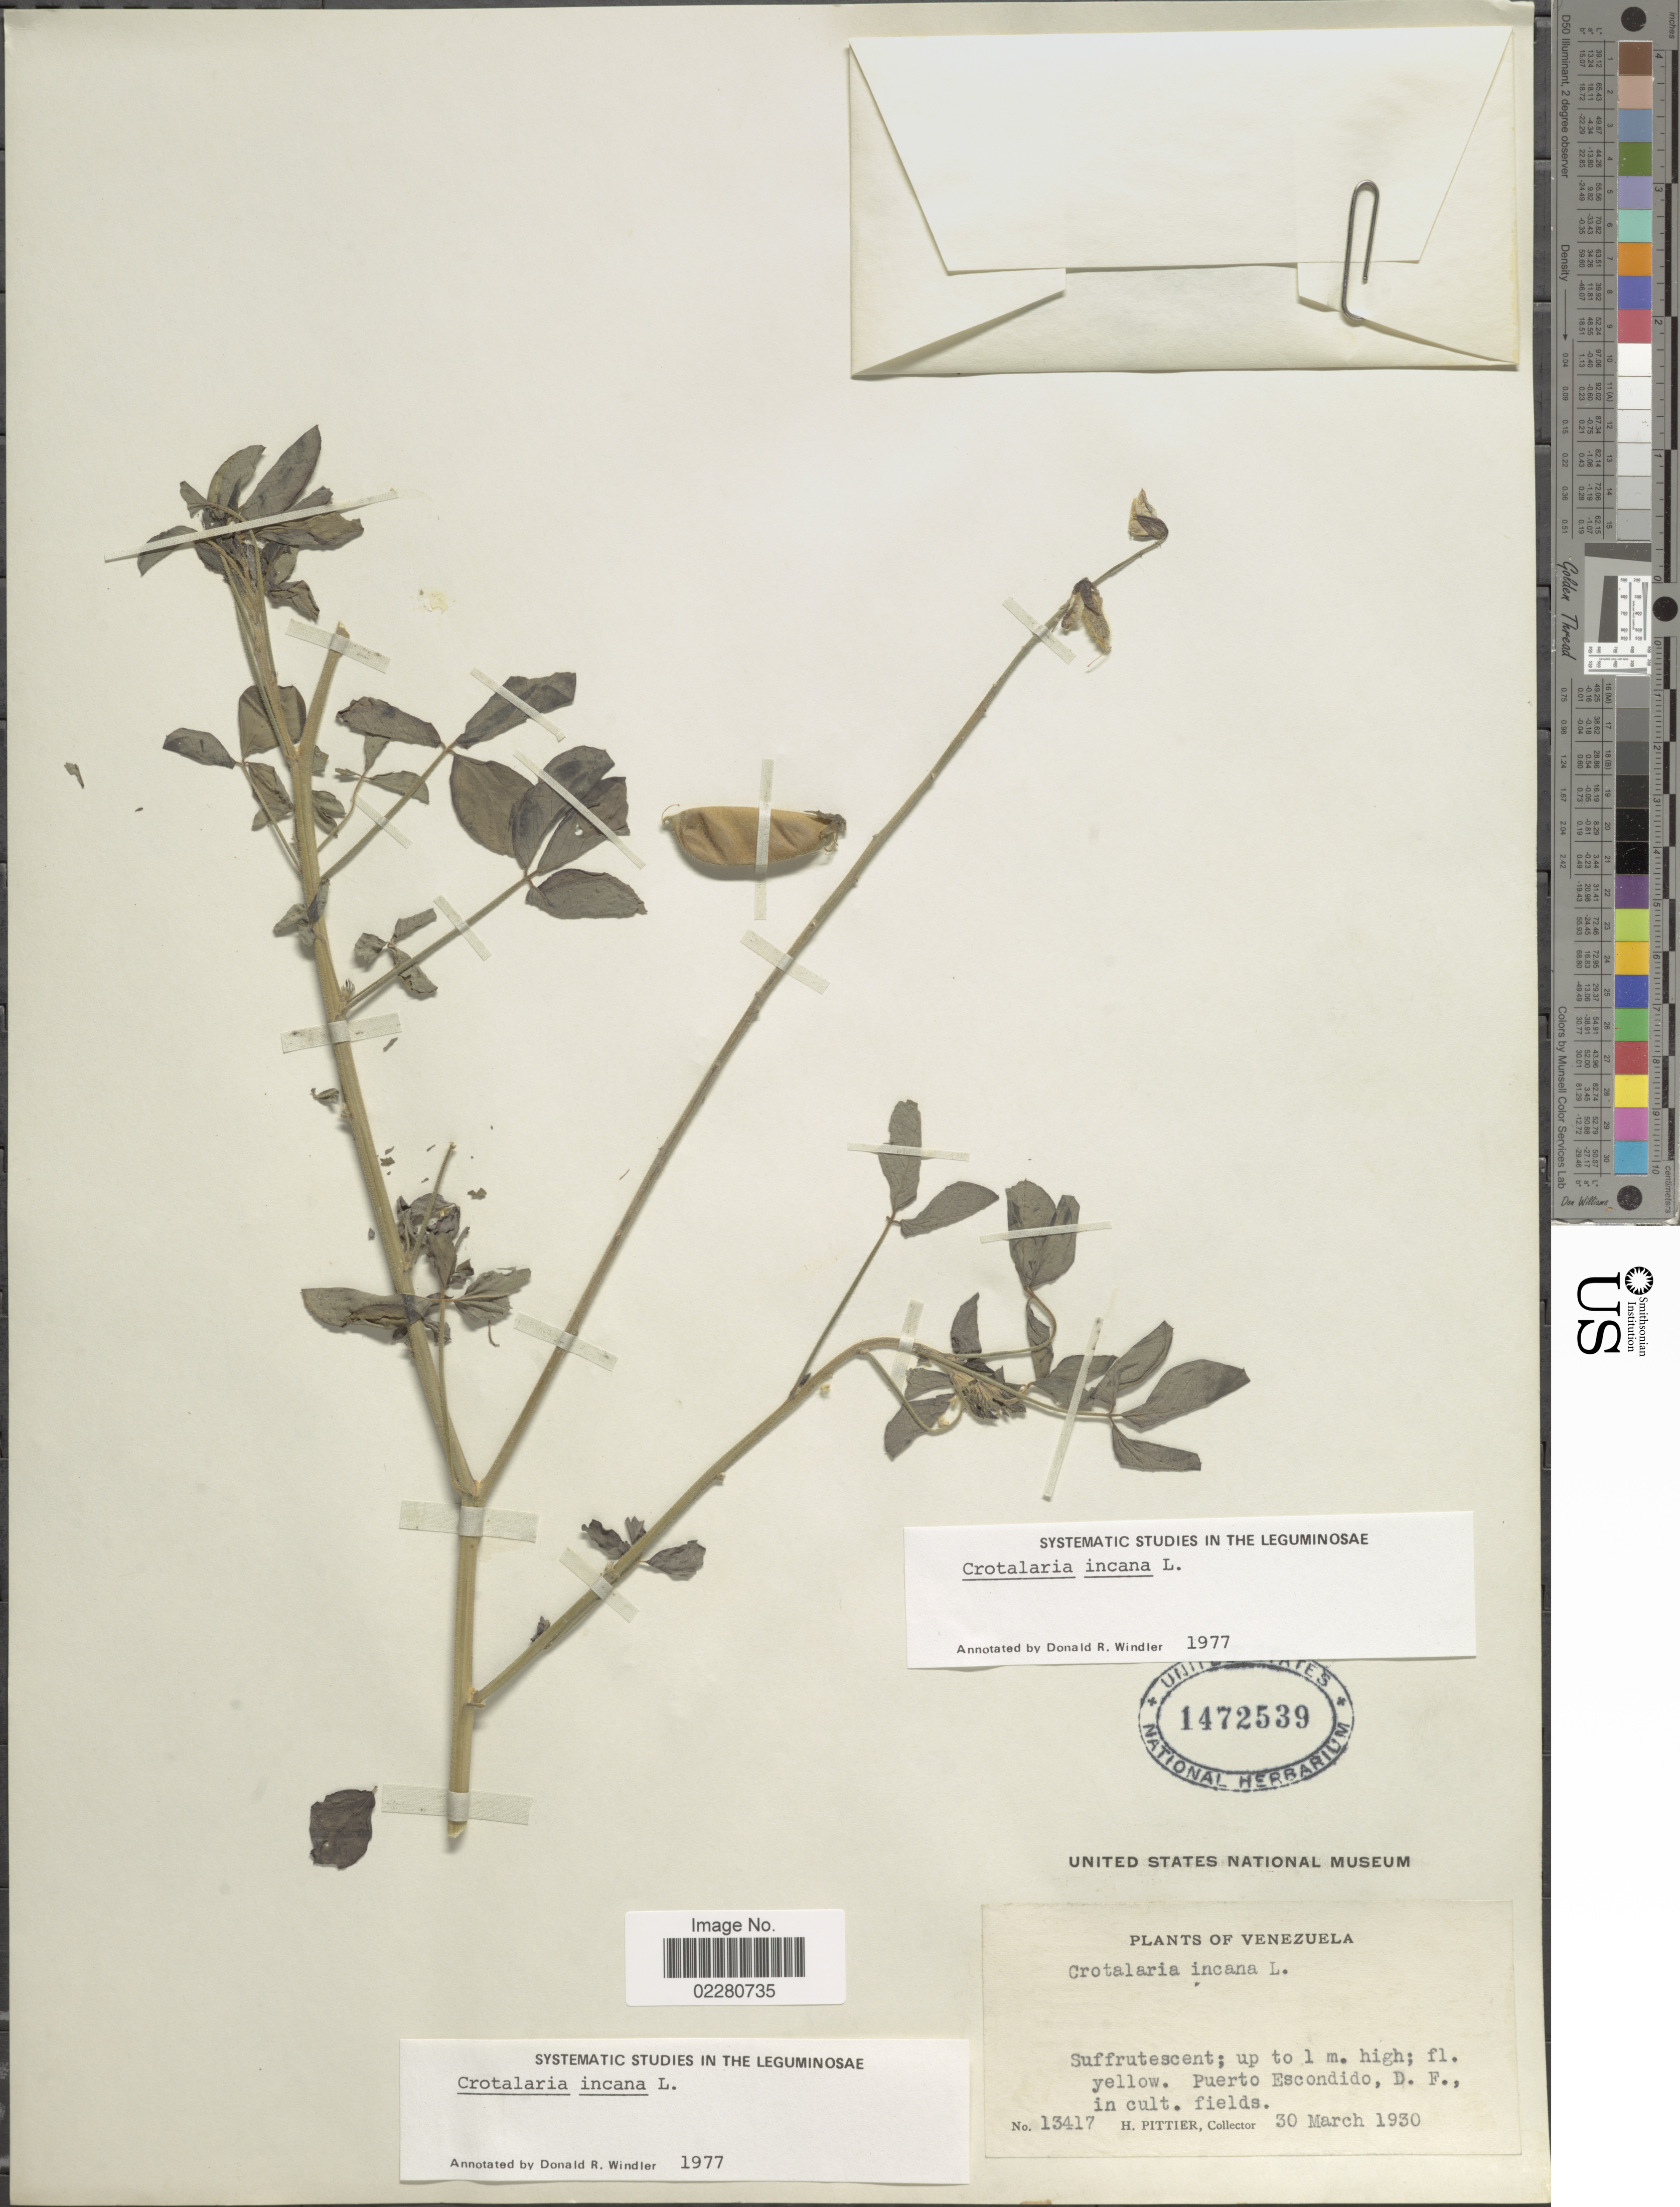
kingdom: Plantae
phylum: Tracheophyta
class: Magnoliopsida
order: Fabales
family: Fabaceae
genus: Crotalaria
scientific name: Crotalaria incana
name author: L.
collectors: H. F. Pittier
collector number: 13417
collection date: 1930-03-30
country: Venezuela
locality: Puerto Escondido, D.F., in cult. fields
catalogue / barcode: US 1472539